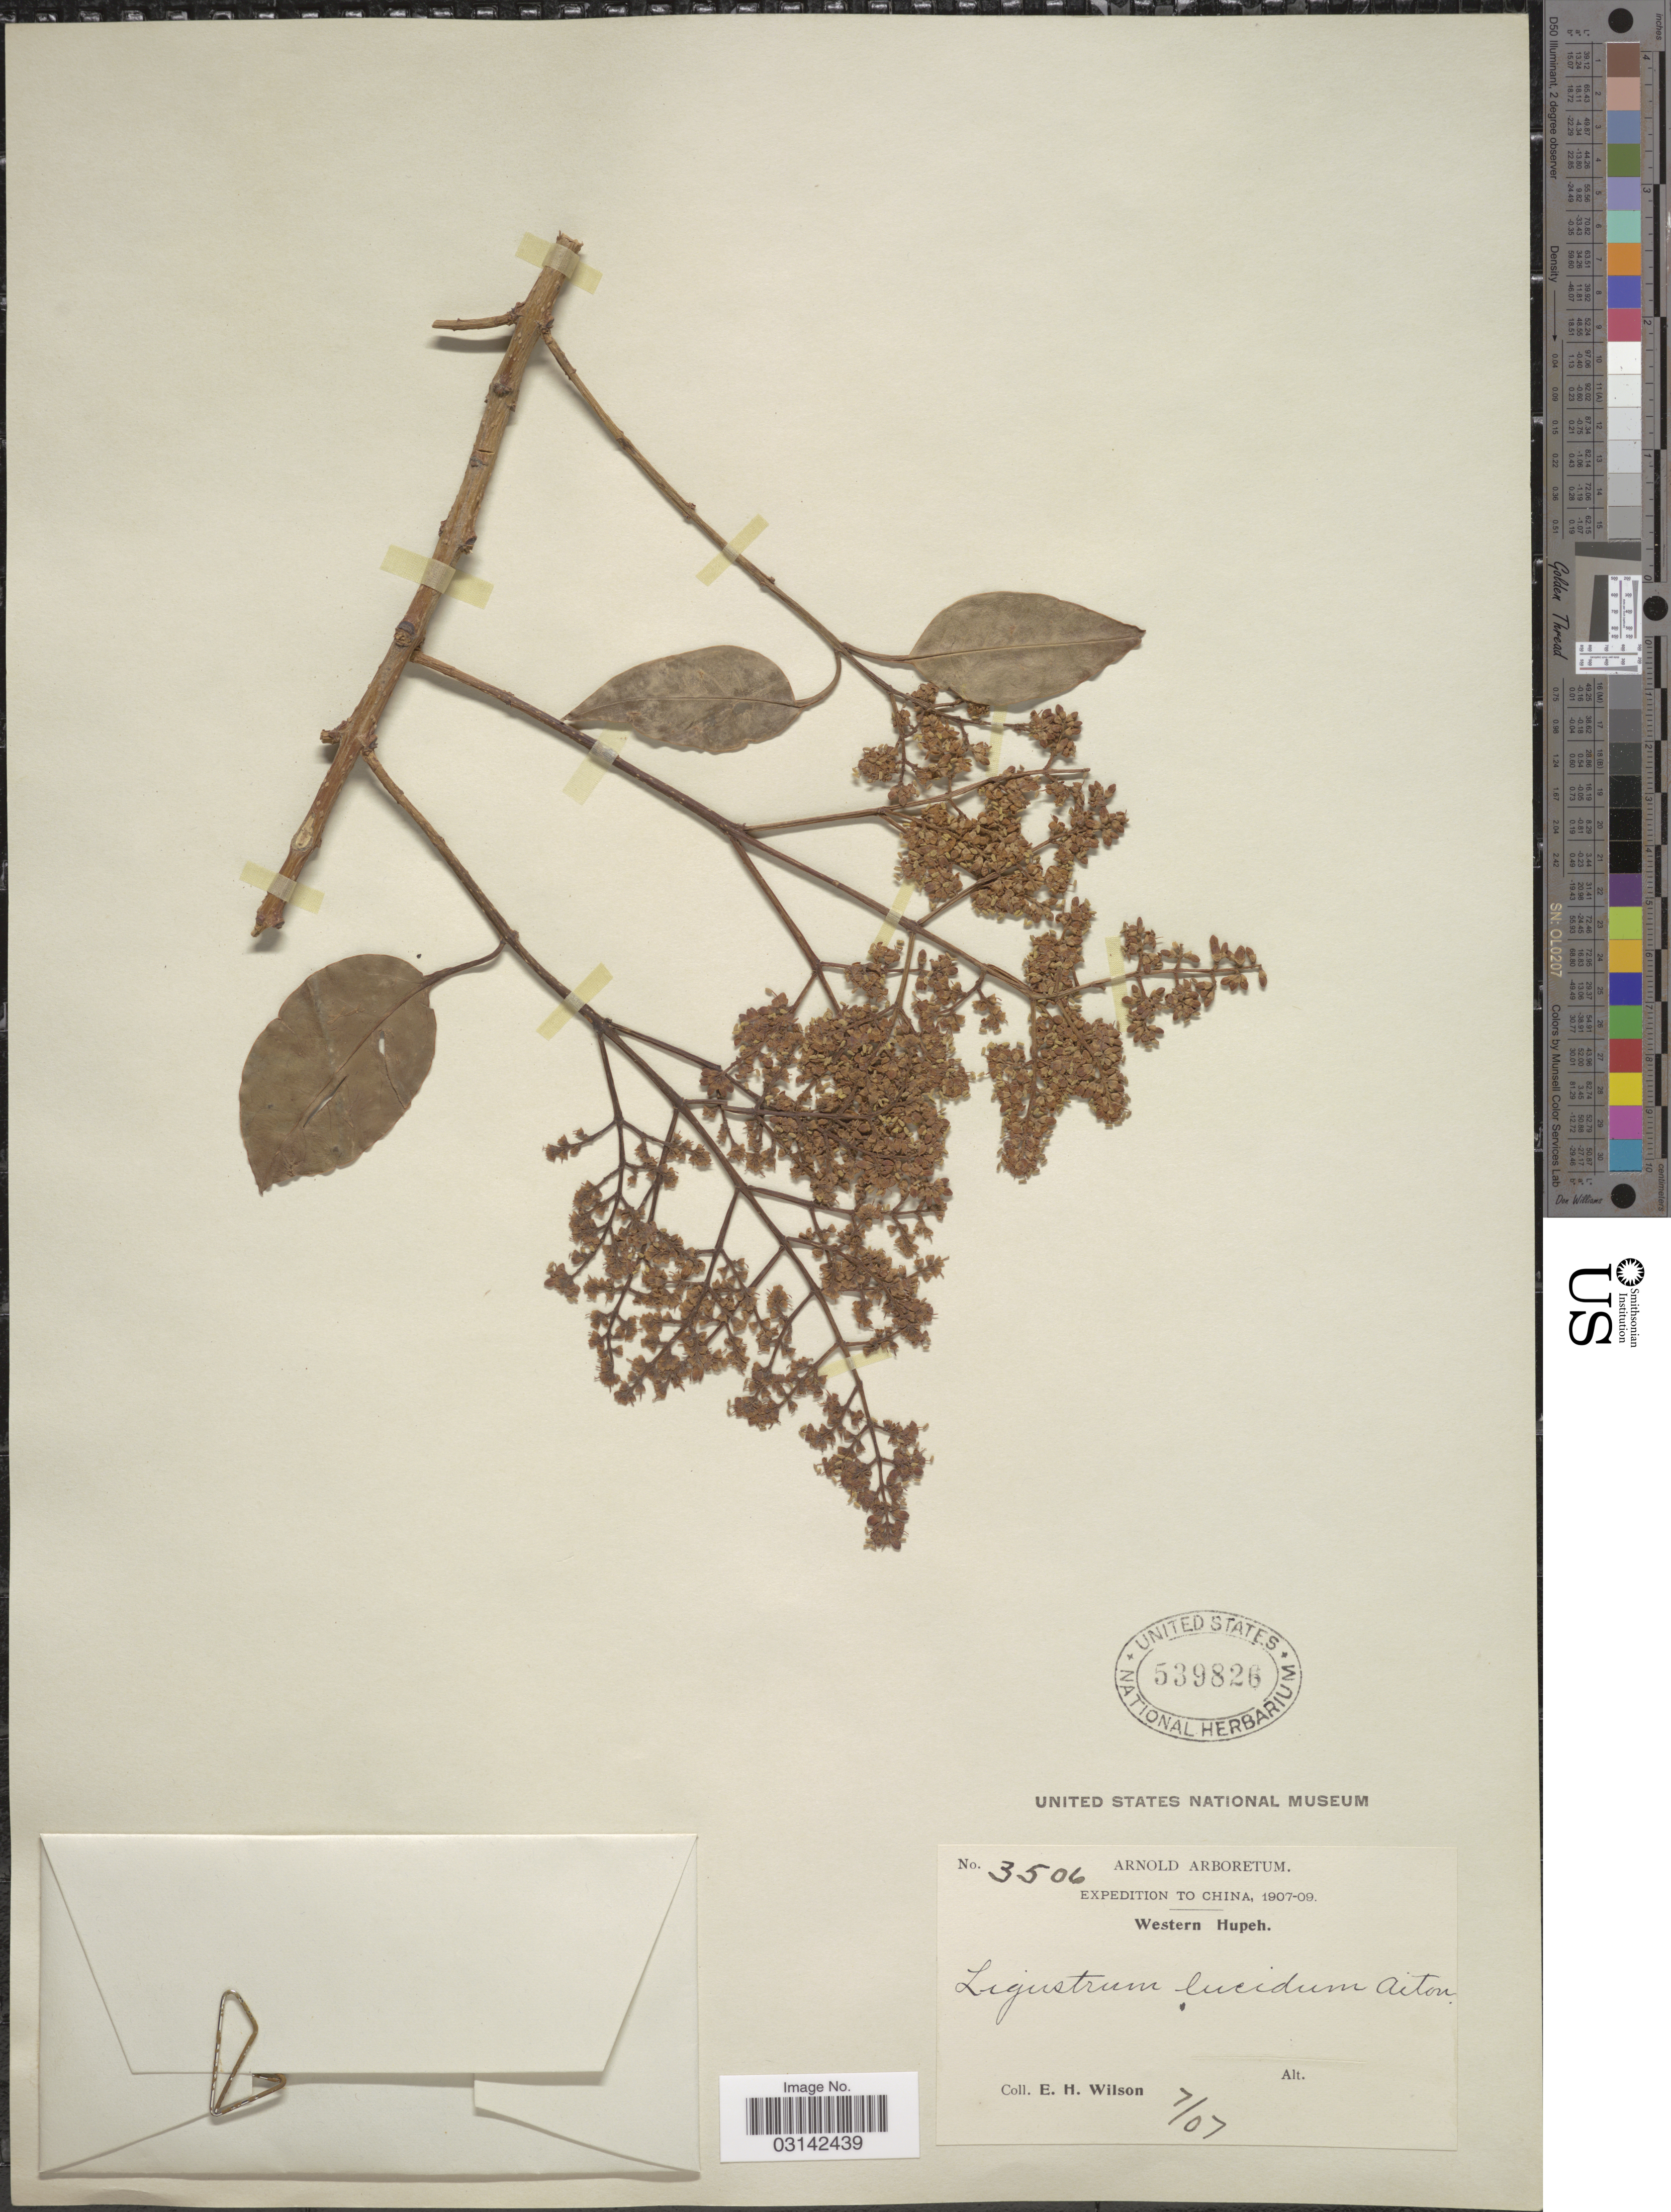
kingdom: Plantae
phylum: Tracheophyta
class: Magnoliopsida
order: Lamiales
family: Oleaceae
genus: Ligustrum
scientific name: Ligustrum lucidum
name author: W.T. Aiton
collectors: E. Wilson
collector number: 3506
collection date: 1907-07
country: China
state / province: Hubei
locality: Western Hupeh.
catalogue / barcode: US 539826